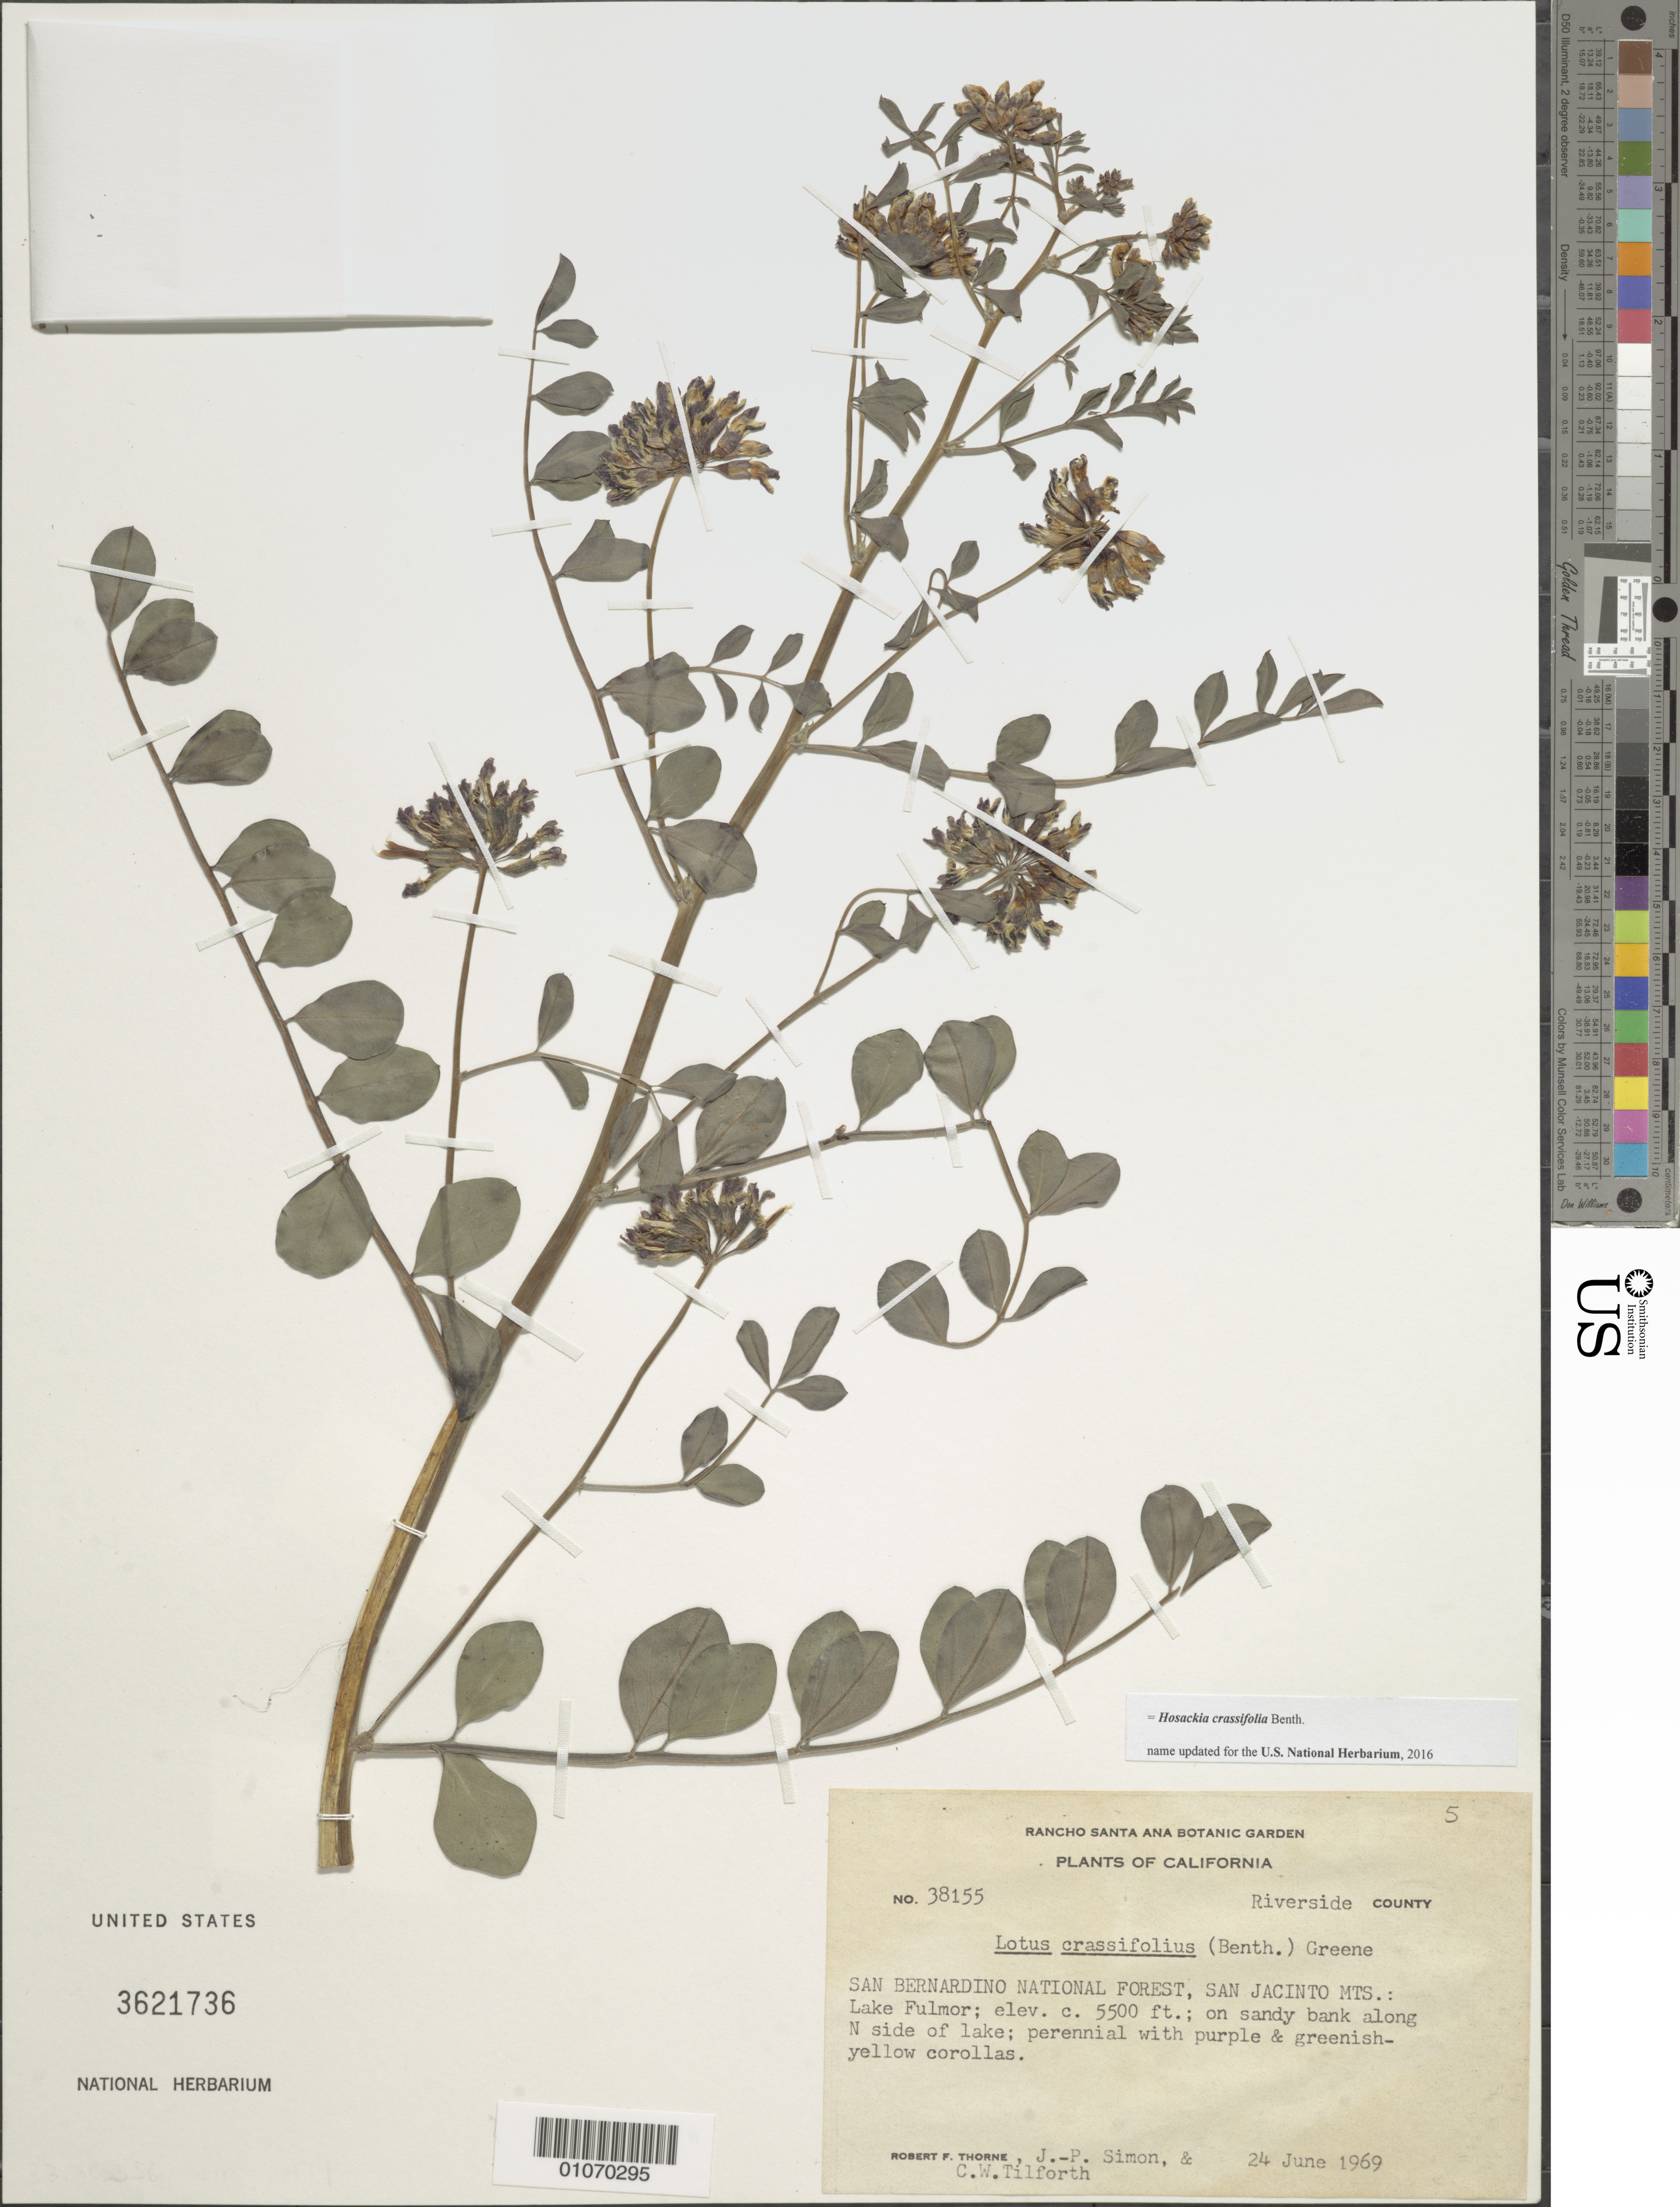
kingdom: Plantae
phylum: Tracheophyta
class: Magnoliopsida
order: Fabales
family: Fabaceae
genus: Hosackia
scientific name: Hosackia crassifolia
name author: Benth.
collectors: R. F. Thorne, J.-P. Simon & C. Tilforth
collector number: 38155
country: United States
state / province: California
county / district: Riverside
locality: San Bernardino National Forest, San Jacinto Mts., Lake Fulmor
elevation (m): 1676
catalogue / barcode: US 3621736